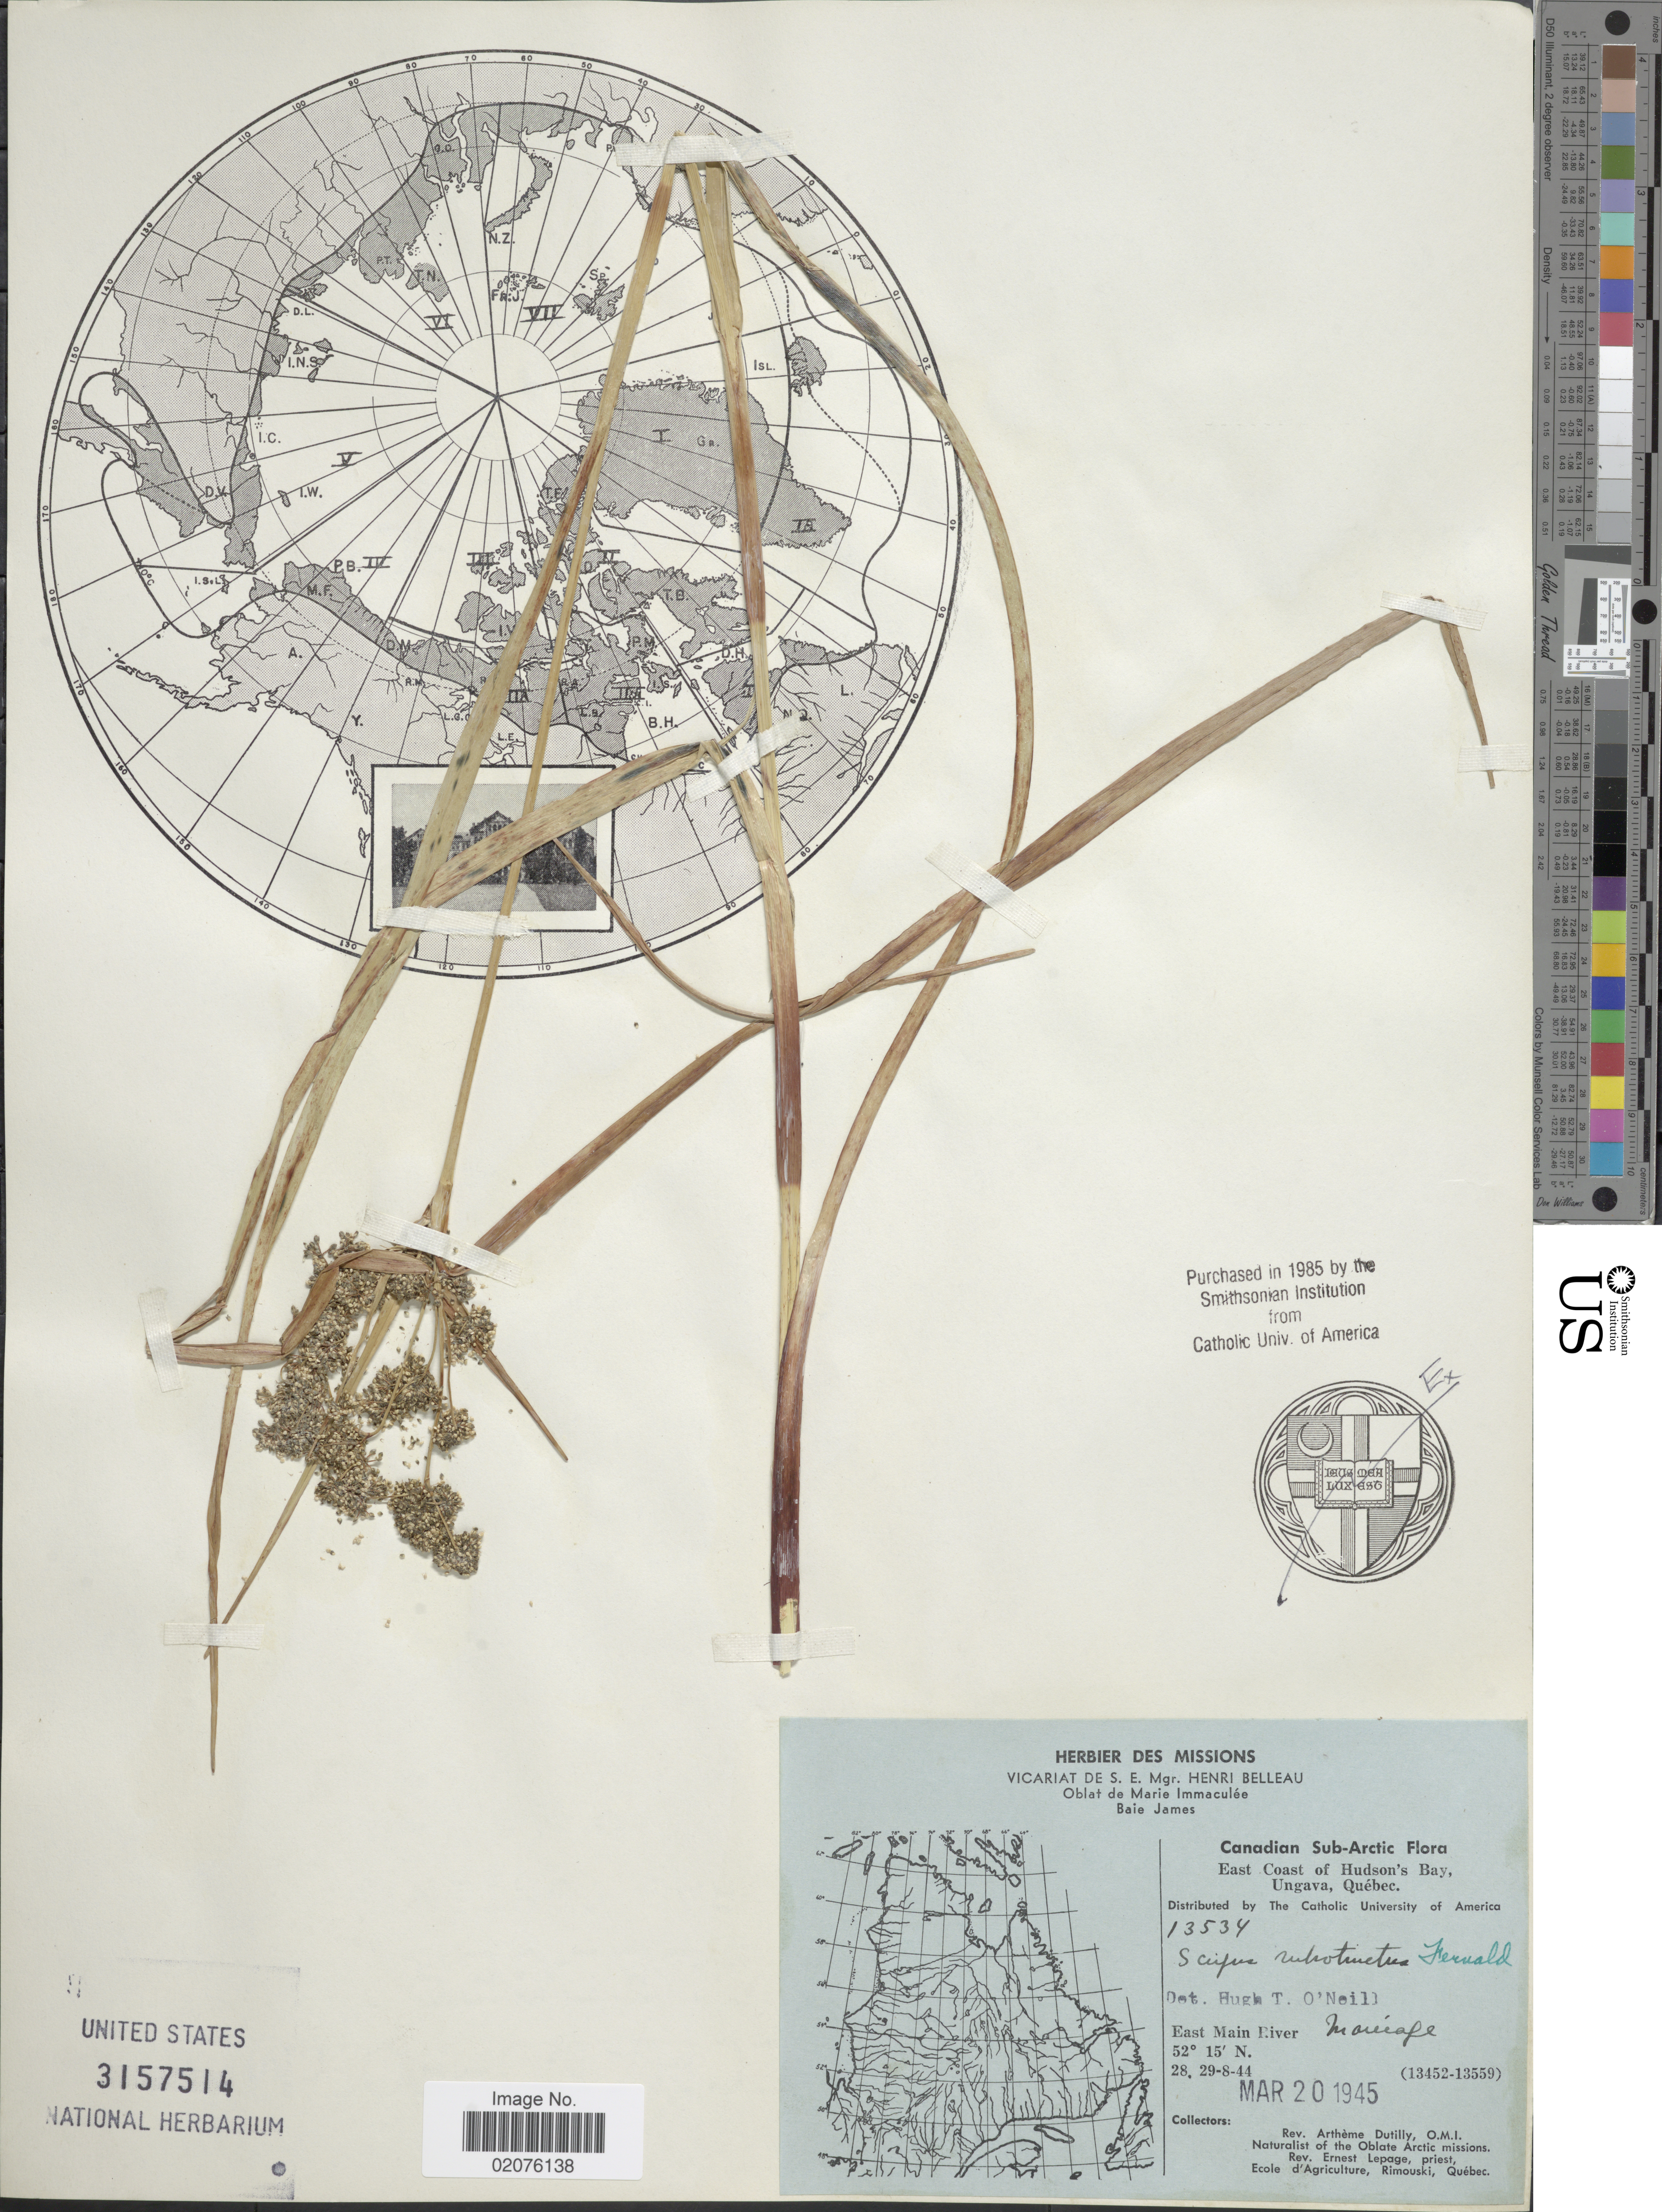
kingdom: Plantae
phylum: Tracheophyta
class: Liliopsida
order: Poales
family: Cyperaceae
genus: Scirpus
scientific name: Scirpus microcarpus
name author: J. Presl & C. Presl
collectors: A. Dutilly & E. Lepage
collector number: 13534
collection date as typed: Transcribed d/m/y: 28/8/44 to 29/8/44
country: Canada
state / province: Quebec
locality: Sub-Arctic, East Coast of Hudson's Bay, Ungava, East Main River, Marecage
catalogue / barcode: US 3157514